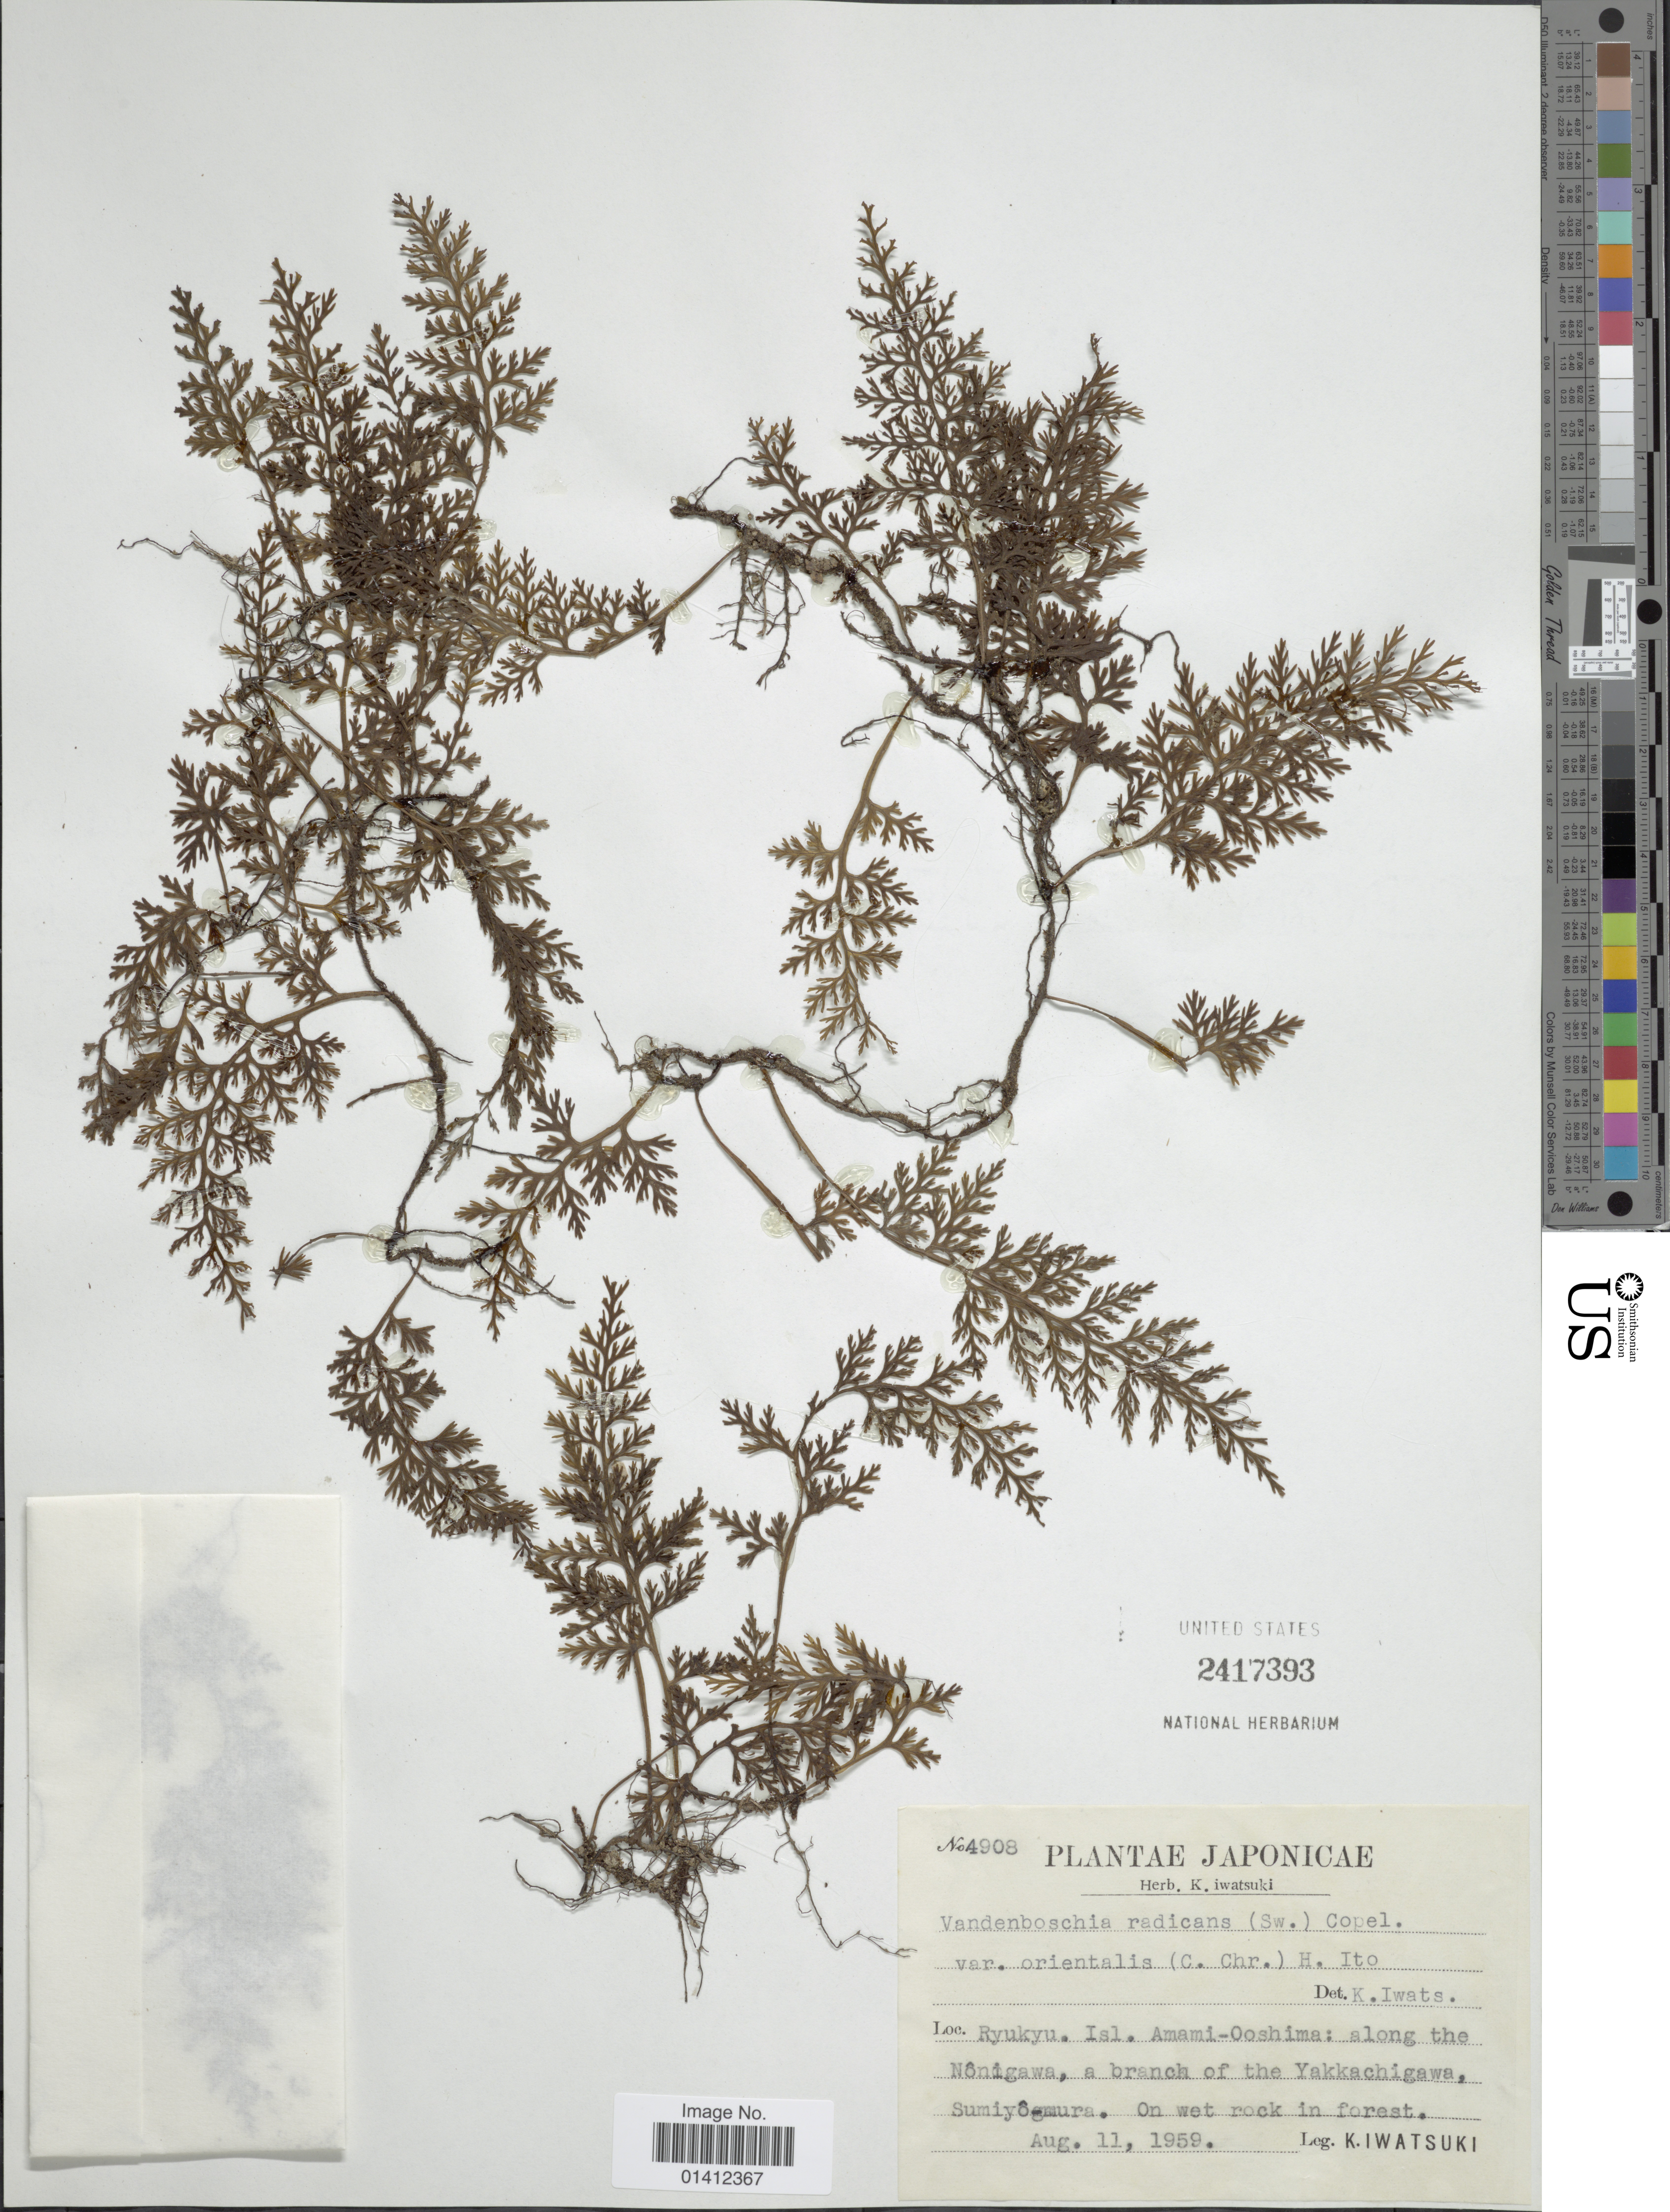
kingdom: Plantae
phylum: Tracheophyta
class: Polypodiopsida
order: Hymenophyllales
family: Hymenophyllaceae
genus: Vandenboschia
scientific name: Vandenboschia radicans var. orientalis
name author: (C. Chr.) H. Itô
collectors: K. Iwatsuki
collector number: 4908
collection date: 1959-08-11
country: Japan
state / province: Okinawa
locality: Ryukyu Isl. Amami-Ooshima: along the Nônigawa, a branch of the Yakkachigawa, Sumiyô-mura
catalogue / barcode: US 2417393